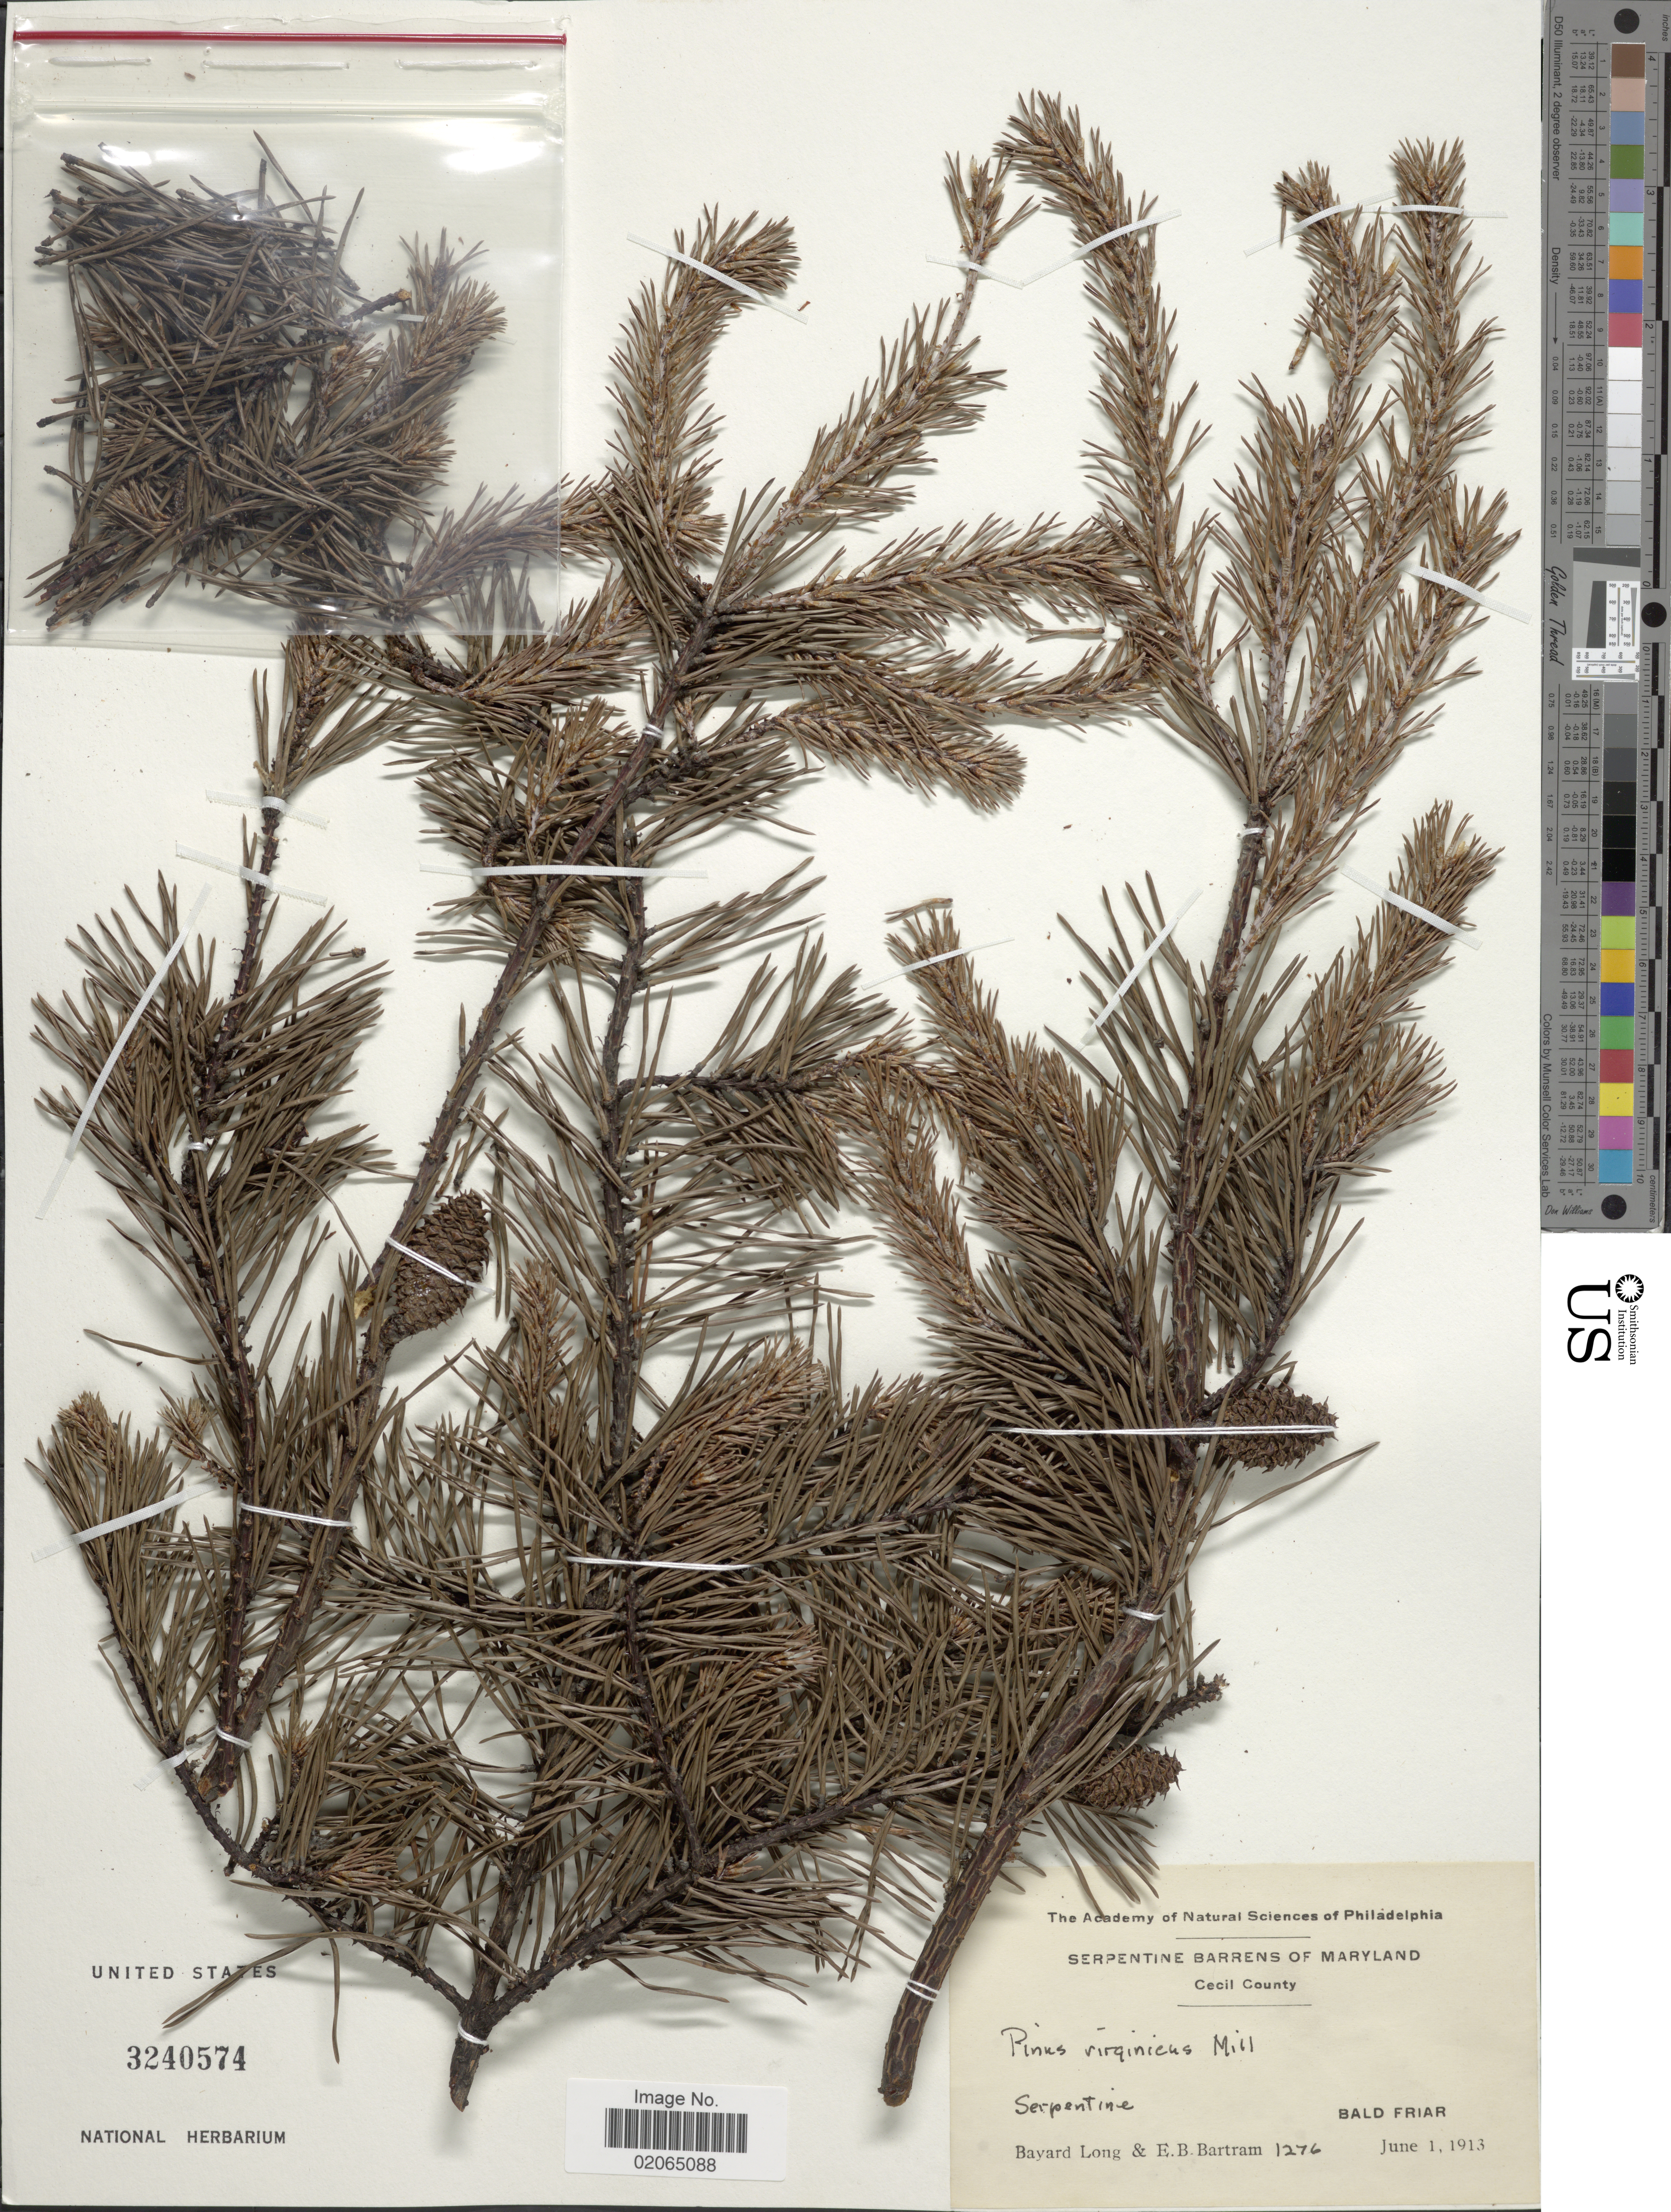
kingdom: Plantae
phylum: Tracheophyta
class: Pinopsida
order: Pinales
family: Pinaceae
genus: Pinus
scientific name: Pinus virginiana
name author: Mill.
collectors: B. Long & E. B. Bartram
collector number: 1276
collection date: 1913-06-01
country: United States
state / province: Maryland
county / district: Cecil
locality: Serpentine Barrens, Bald Friar, Cecil County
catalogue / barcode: US 3240574